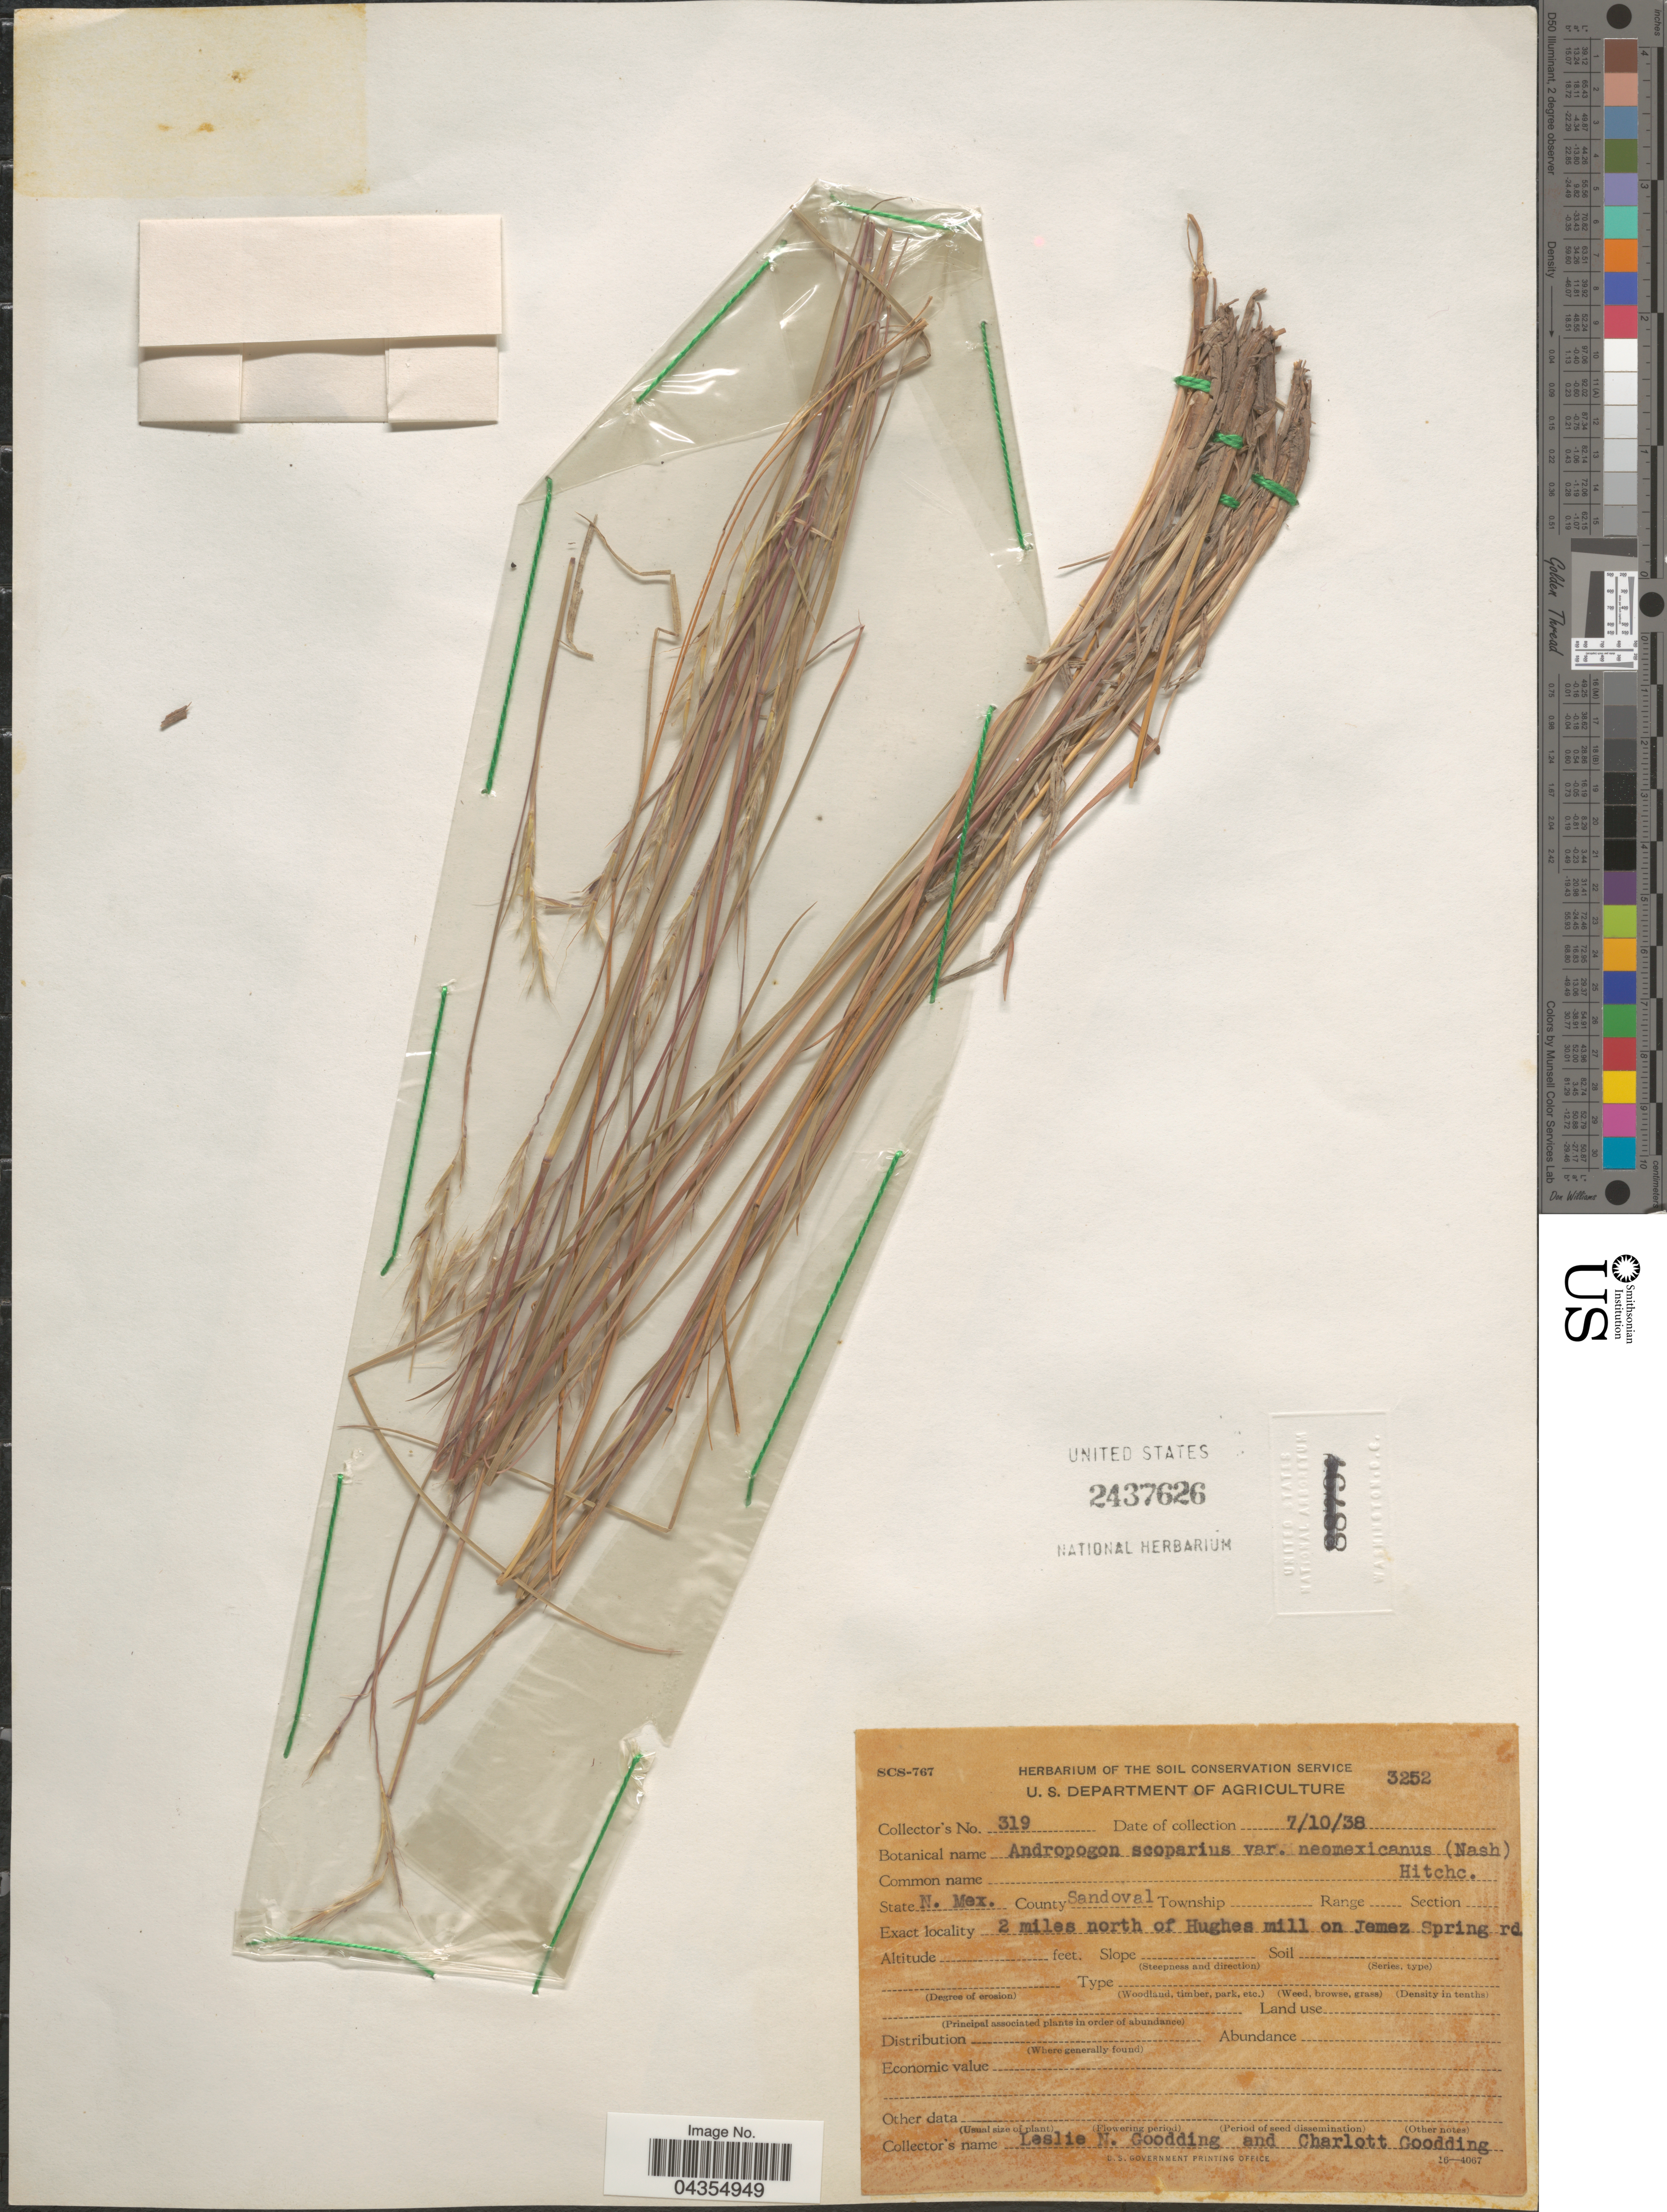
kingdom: Plantae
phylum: Tracheophyta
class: Liliopsida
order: Poales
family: Poaceae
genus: Schizachyrium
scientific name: Schizachyrium sanguineum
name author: (Retz.) Alston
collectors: L. N. Goodding & C. Goodding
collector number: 319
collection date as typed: Transcribed d/m/y: 10/7/38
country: United States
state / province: New Mexico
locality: County Sandoval. 2 miles north of Hughes mill on Jemez Spring rd.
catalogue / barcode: US 2437626